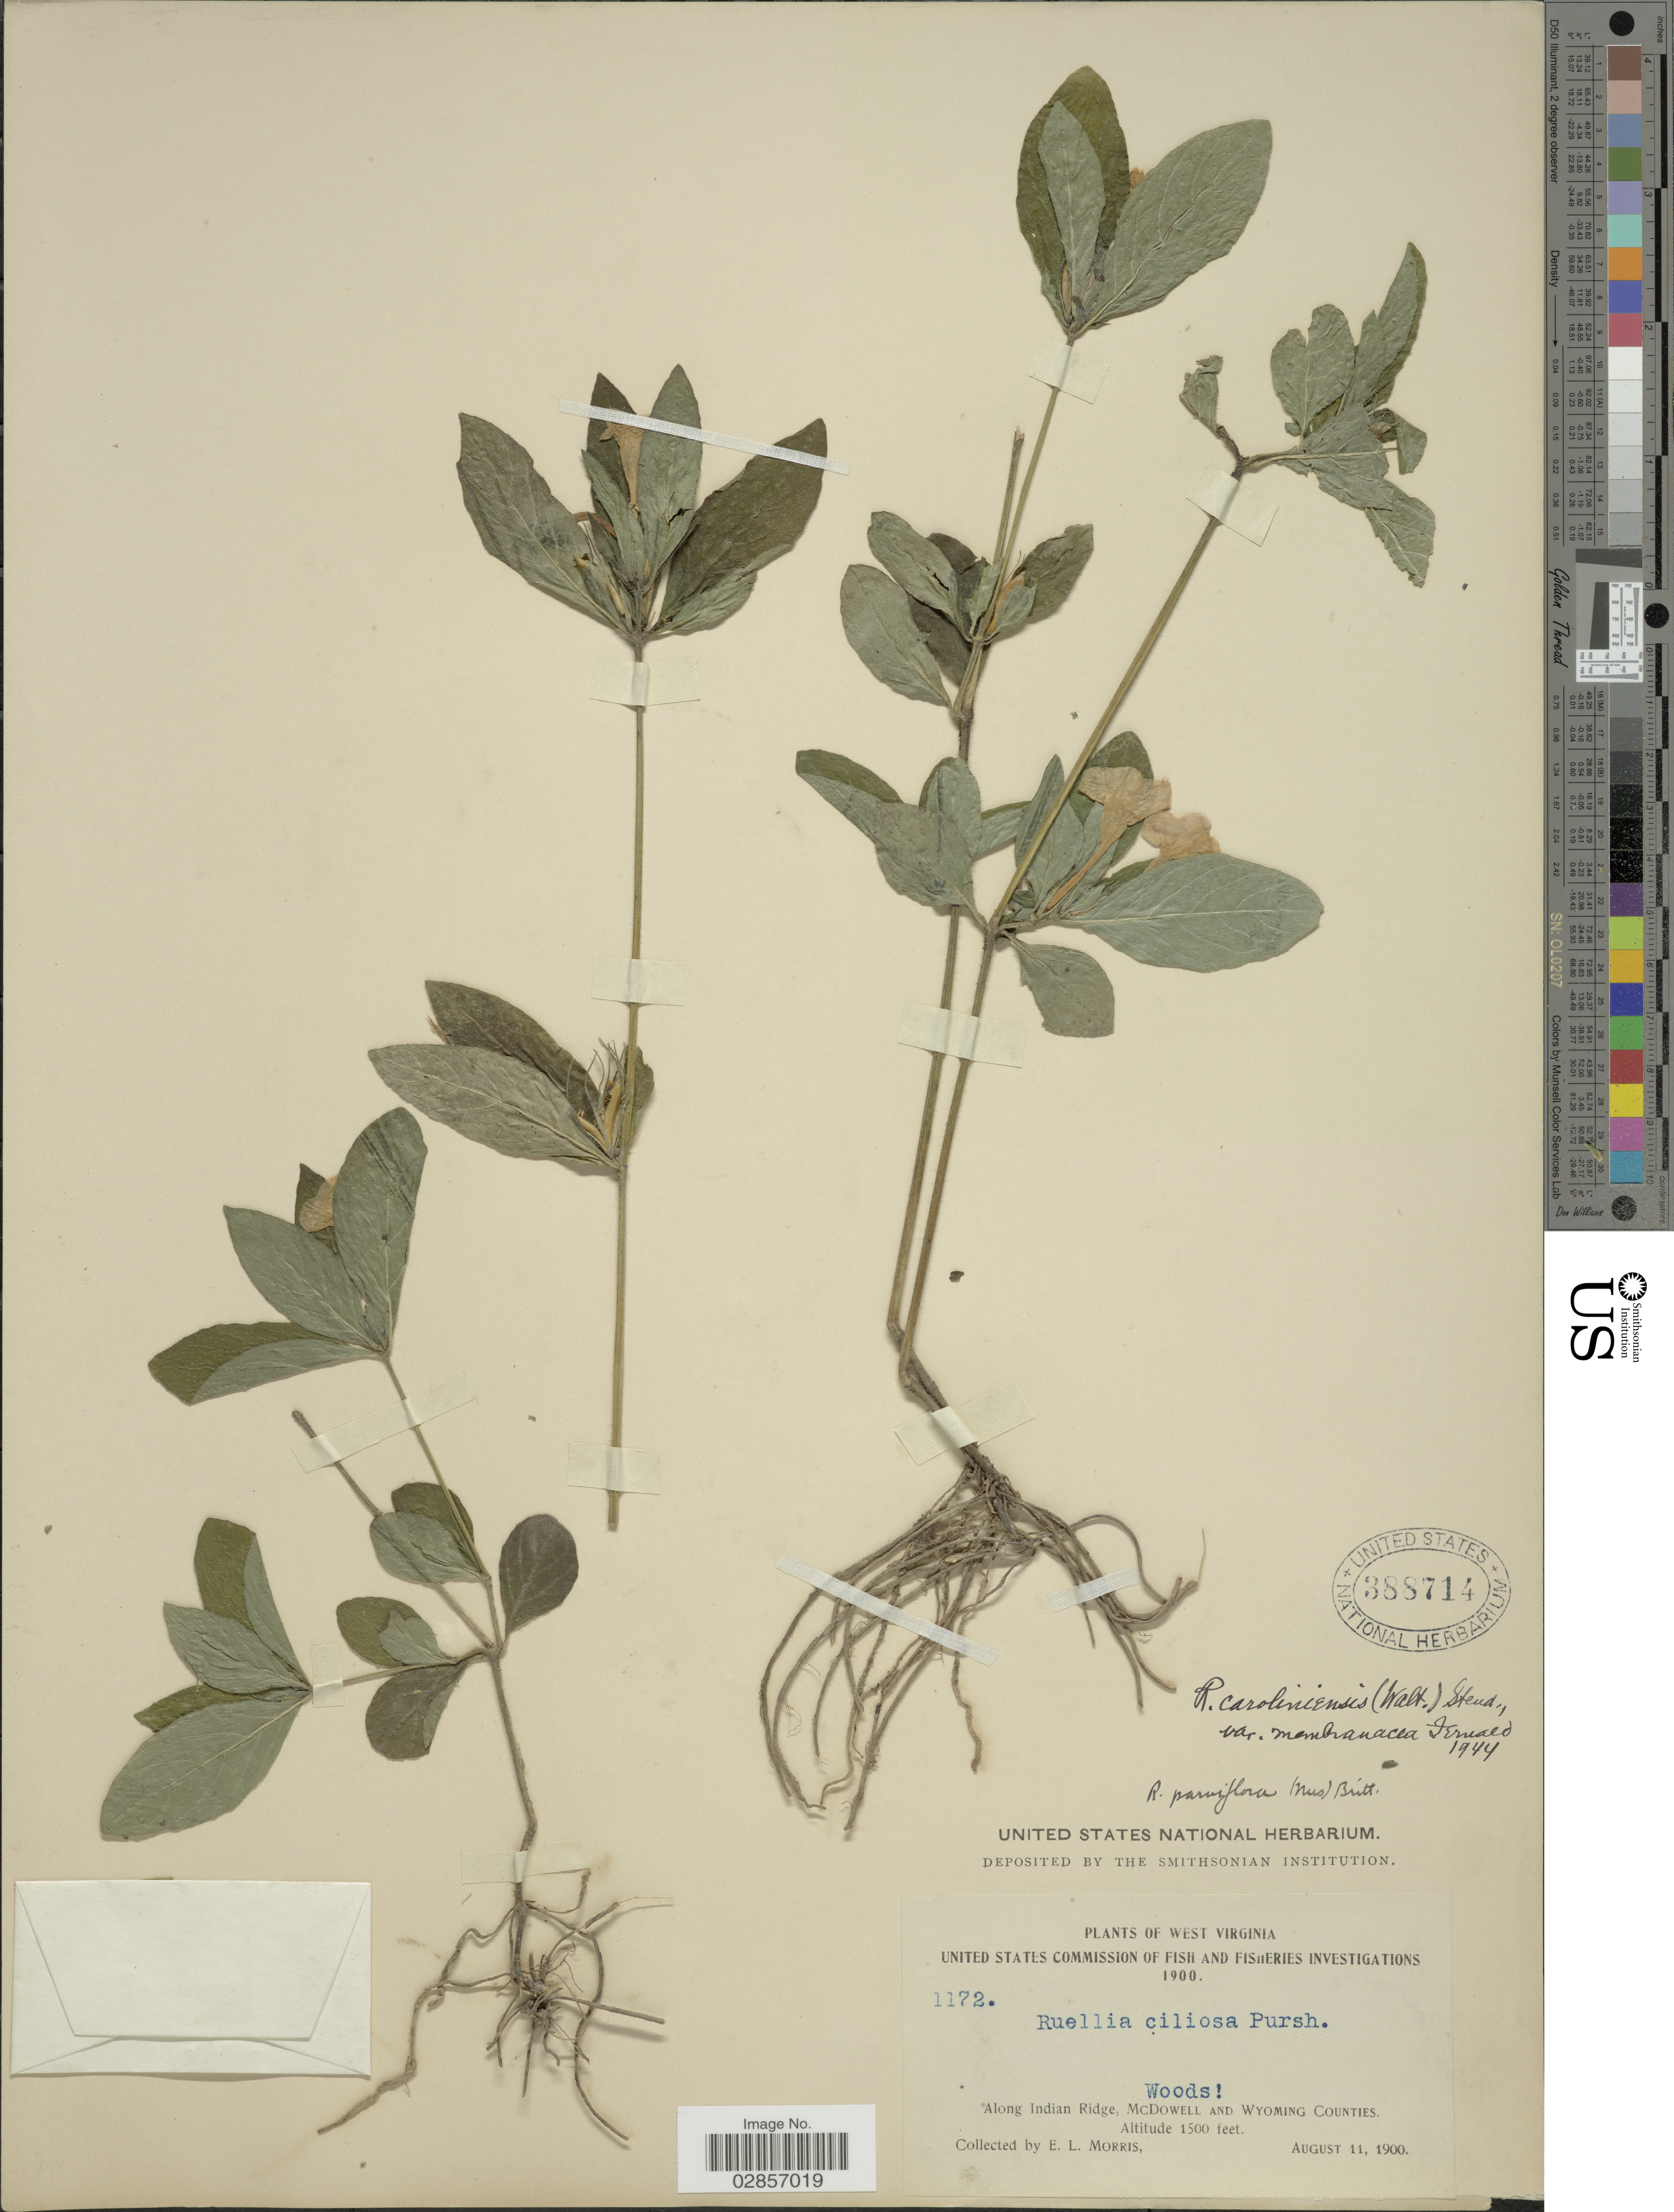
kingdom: Plantae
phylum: Tracheophyta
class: Magnoliopsida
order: Lamiales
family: Acanthaceae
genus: Ruellia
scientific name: Ruellia caroliniensis var. membranacea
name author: Fernald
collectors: E. Morris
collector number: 1172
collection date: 1900-08-11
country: United States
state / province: West Virginia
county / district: McDowell / Wyoming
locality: Along Indian Ridge, McDowell and Wyoming Counties.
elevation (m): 457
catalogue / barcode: US 388714